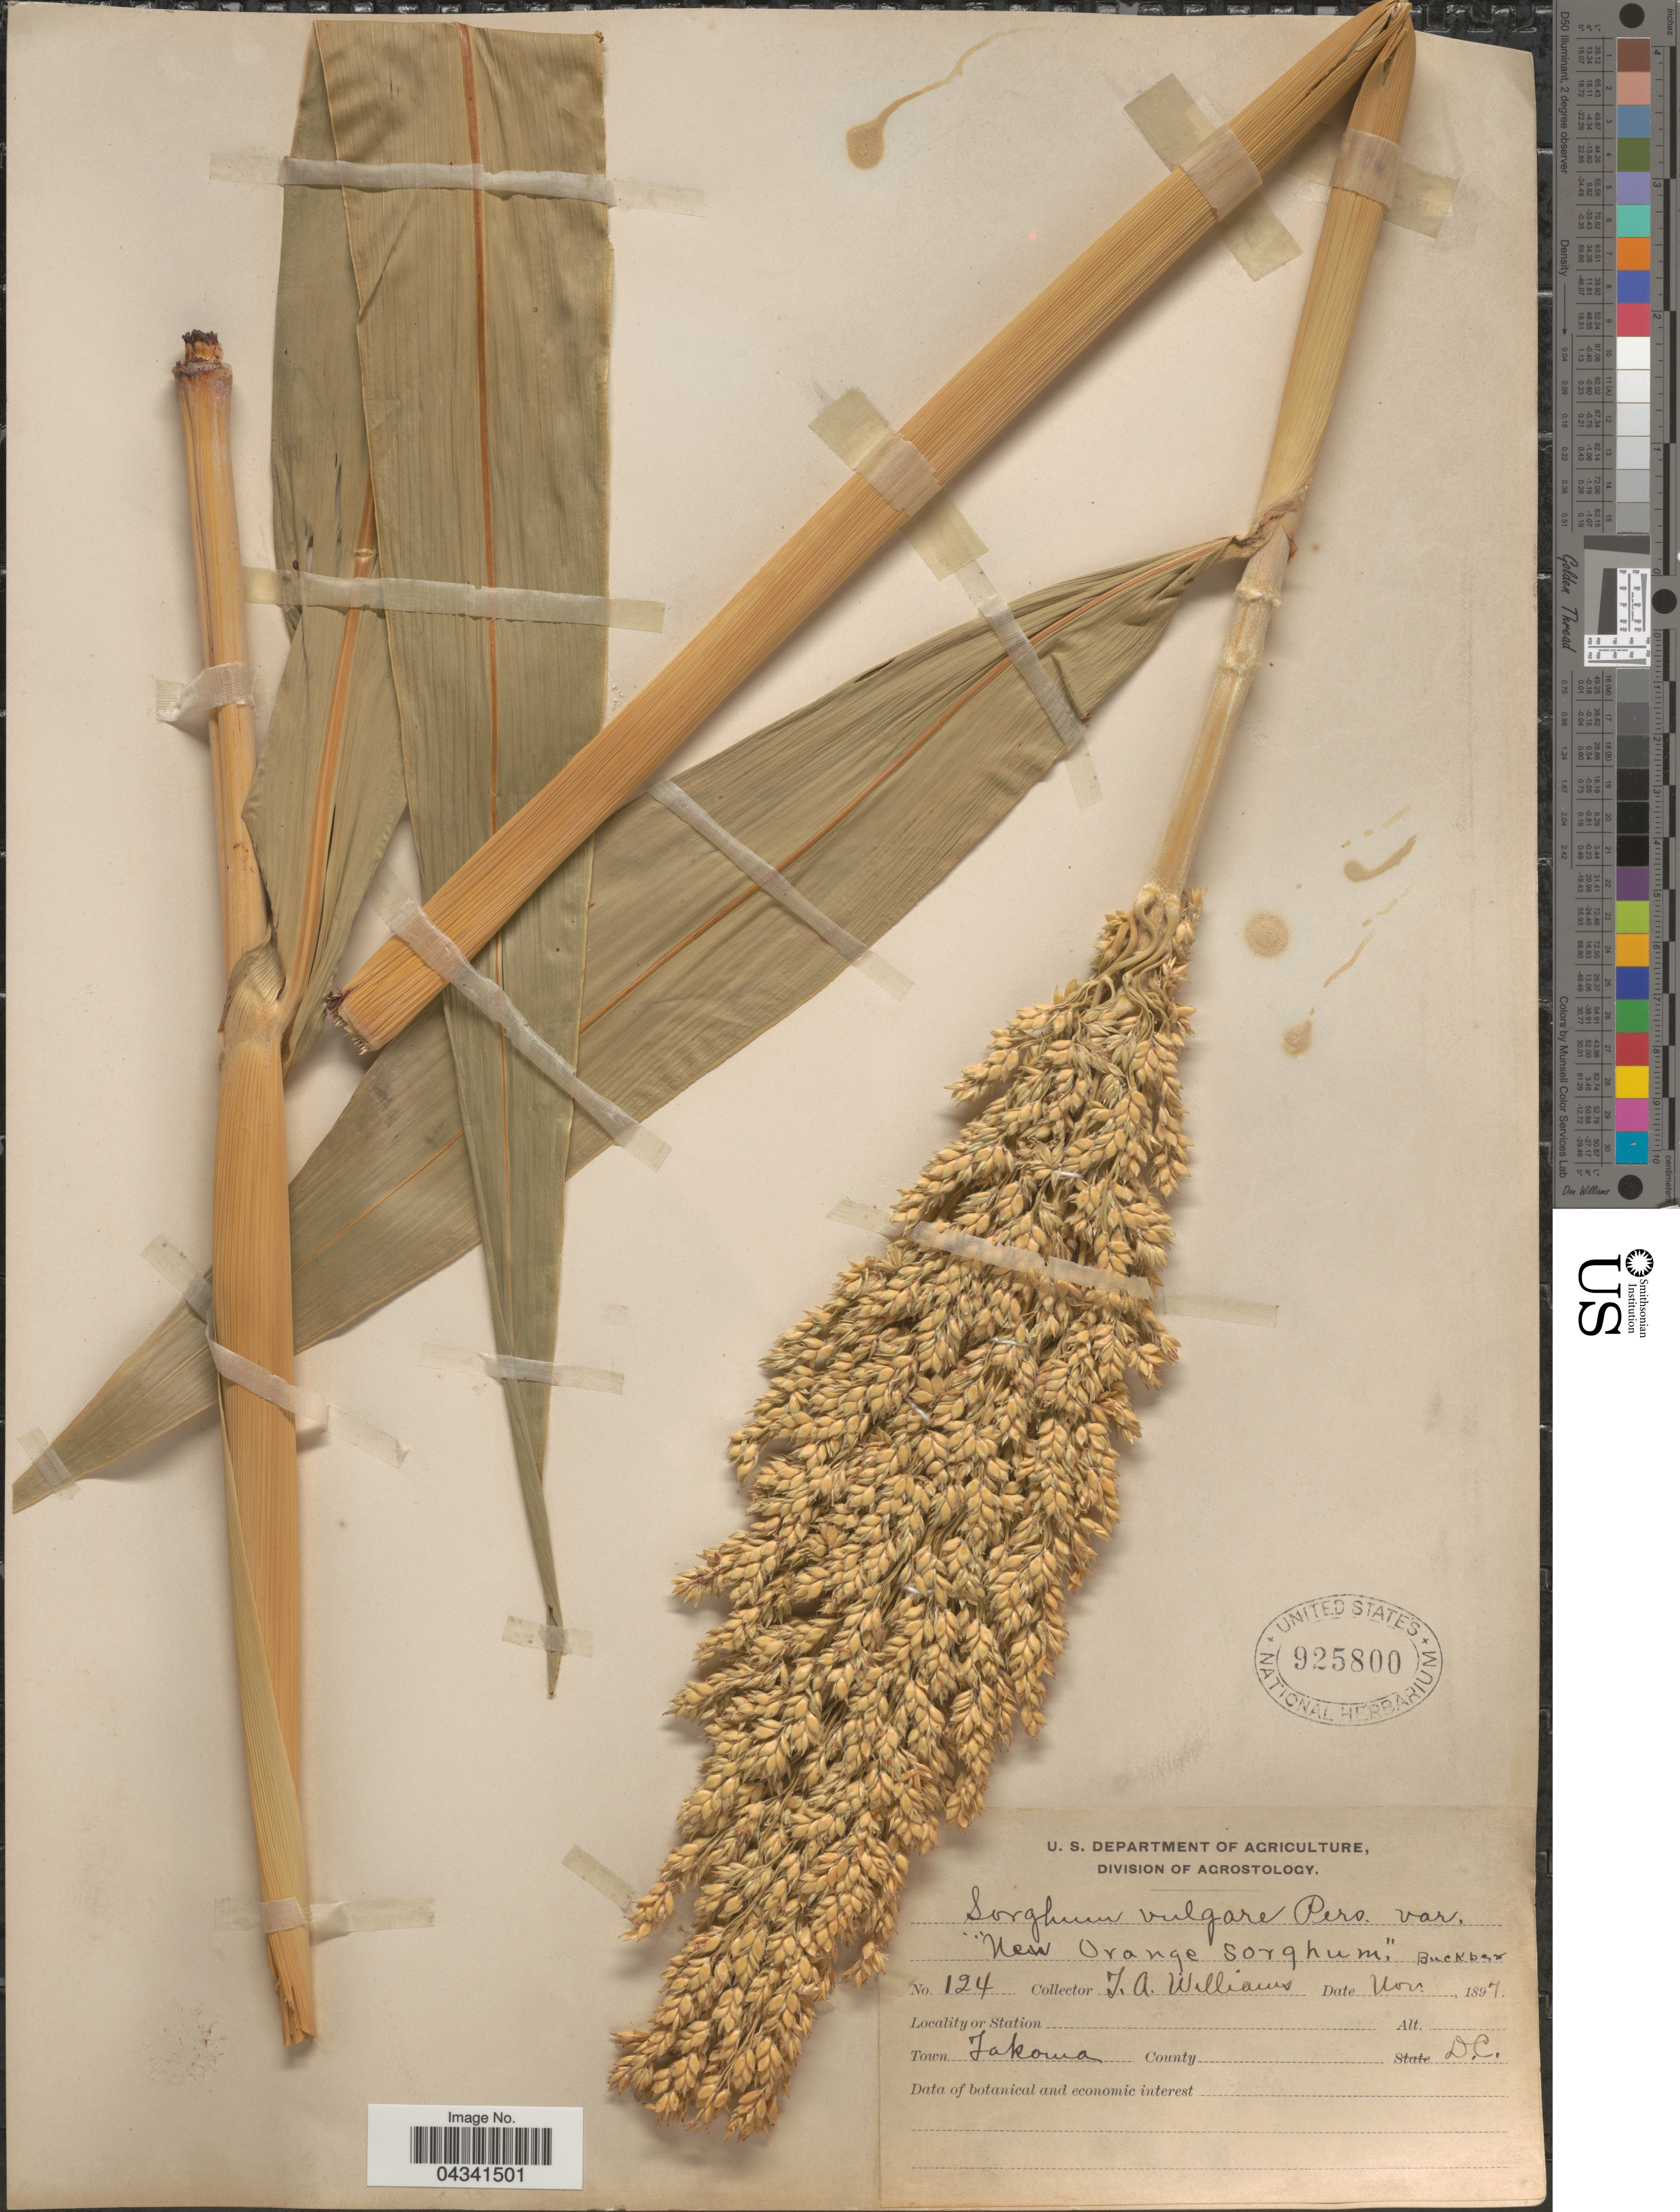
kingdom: Plantae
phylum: Tracheophyta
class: Liliopsida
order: Poales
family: Poaceae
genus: Sorghum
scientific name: Sorghum bicolor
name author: (L.) Moench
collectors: T. Williams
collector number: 124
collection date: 1897-11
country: United States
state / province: District of Columbia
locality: Town Takoma.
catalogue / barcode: US 925800